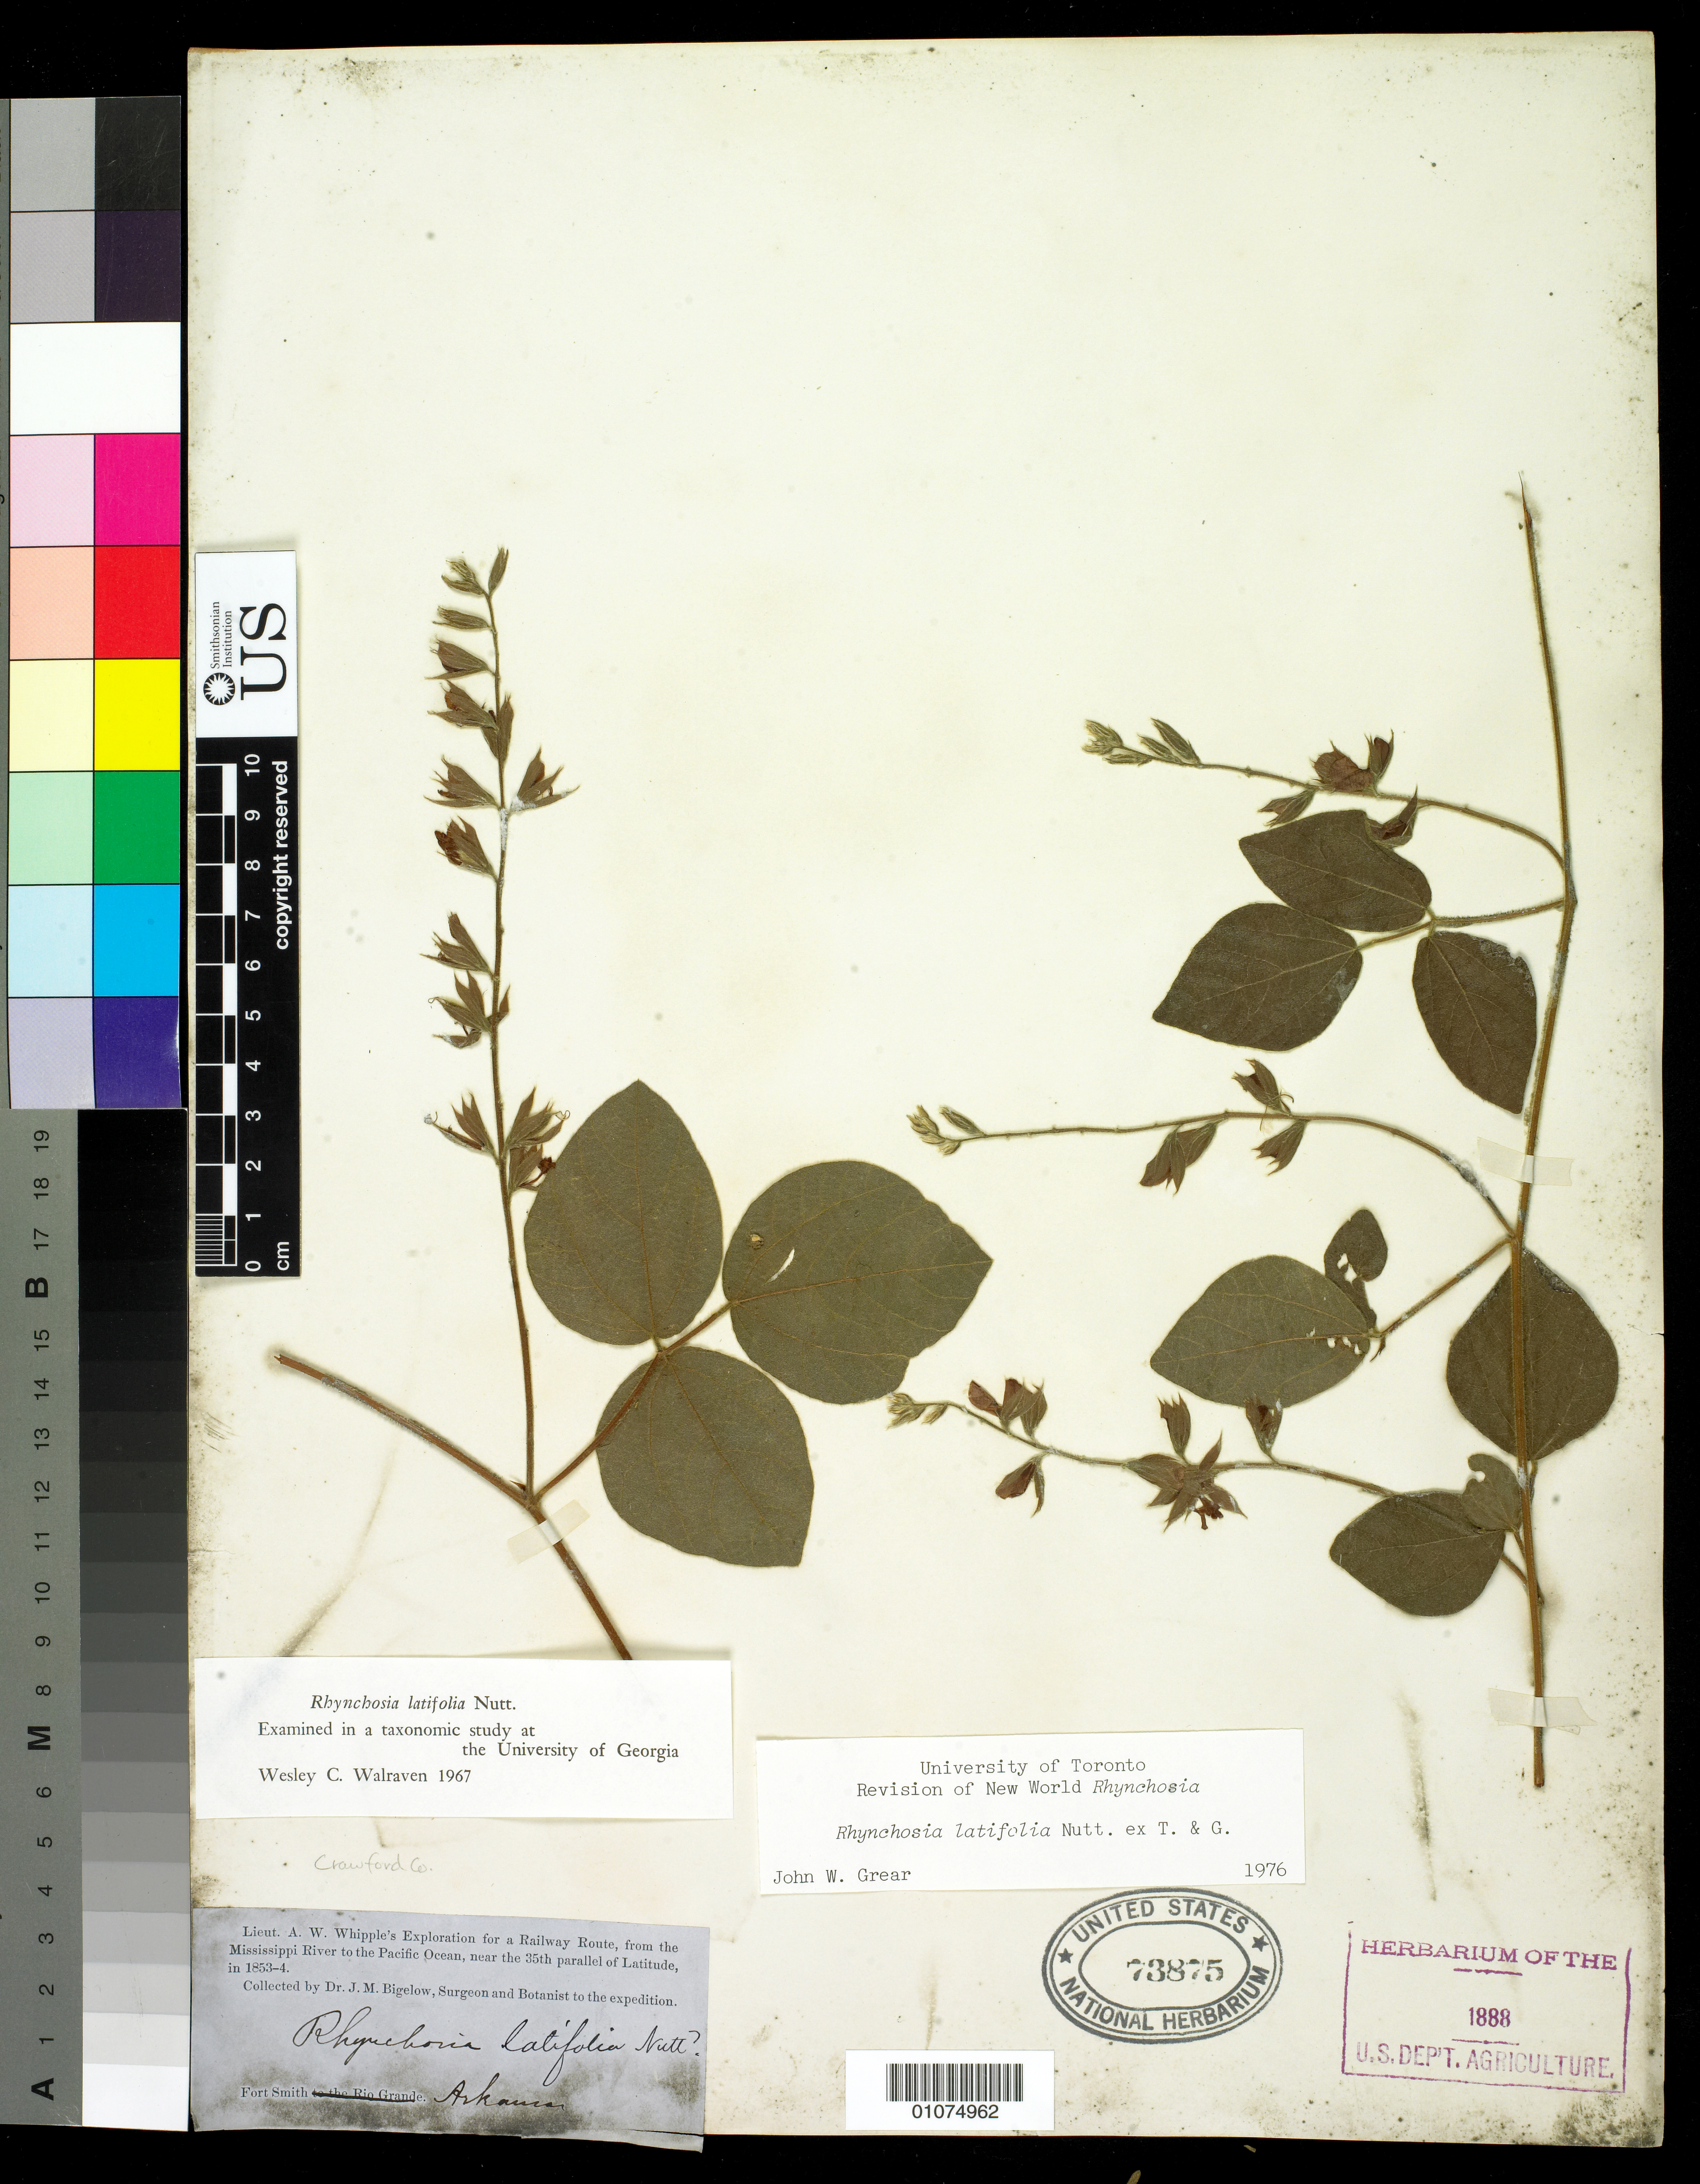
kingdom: Plantae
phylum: Tracheophyta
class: Magnoliopsida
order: Fabales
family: Fabaceae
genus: Rhynchosia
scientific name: Rhynchosia latifolia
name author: Nutt. ex Torr. & A. Gray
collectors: J. M. Bigelow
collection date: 1853/1854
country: United States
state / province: Arkansas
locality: Fort Smith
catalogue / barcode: US 73875